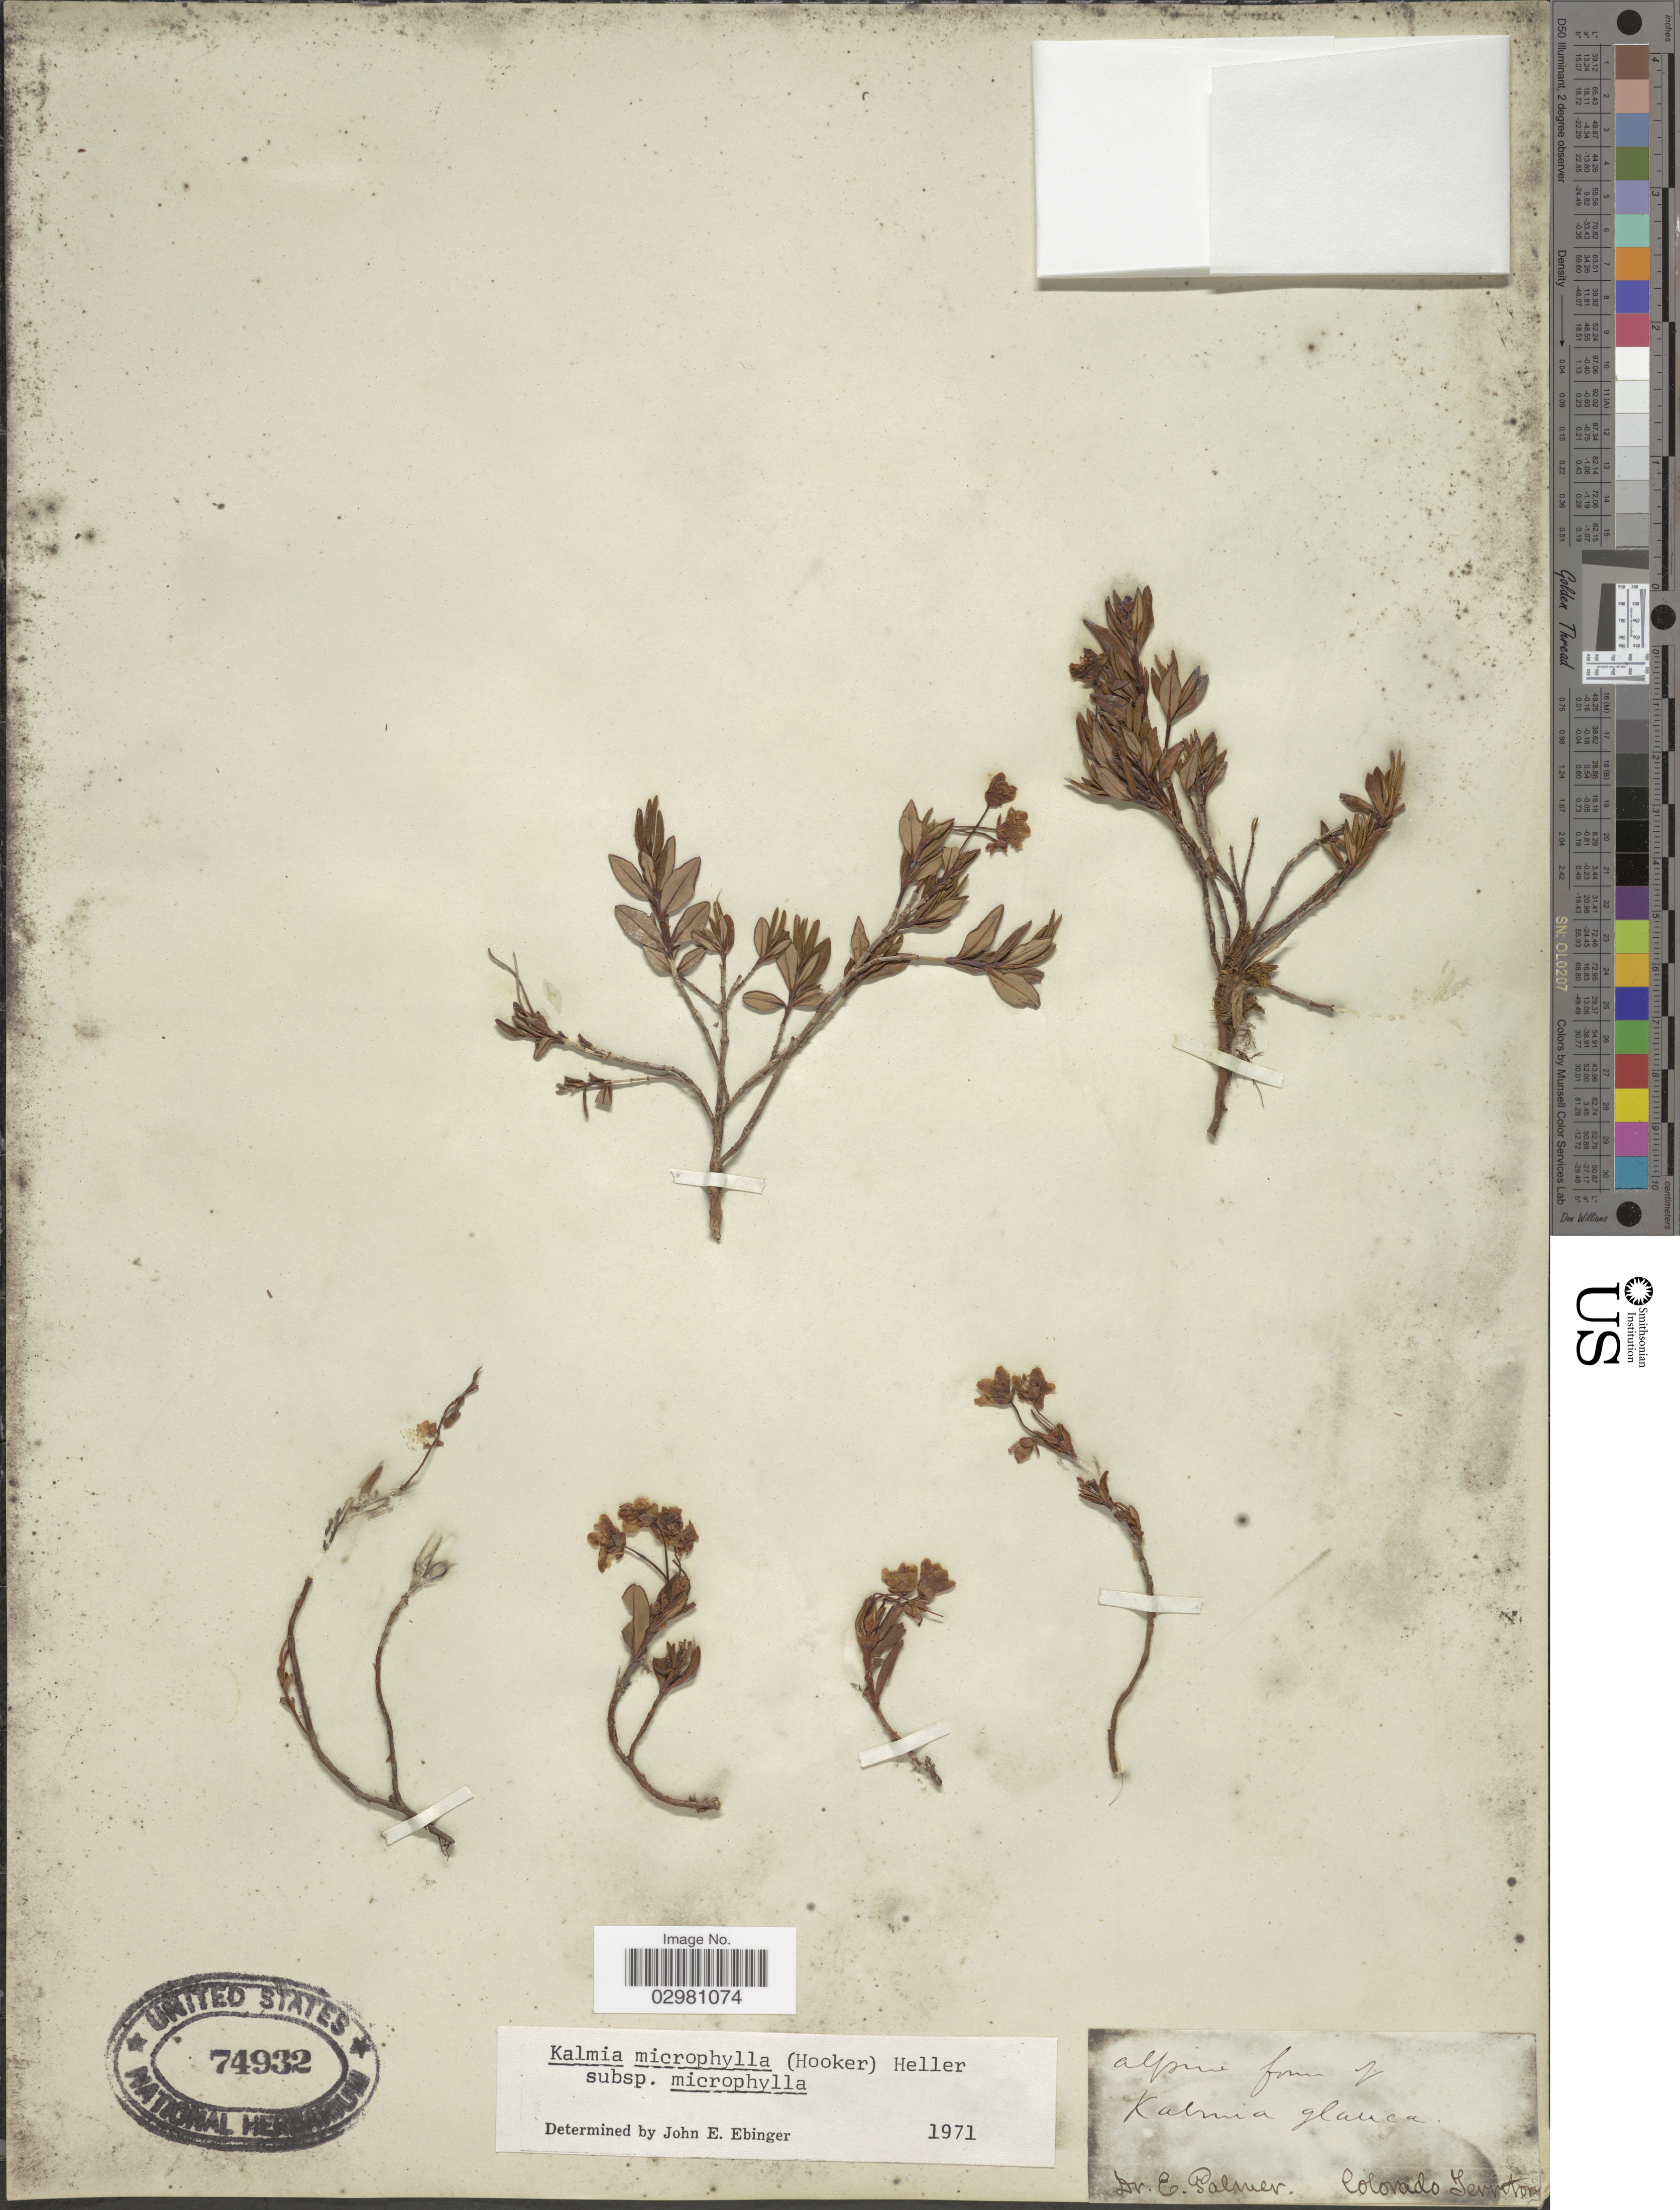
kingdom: Plantae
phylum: Tracheophyta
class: Magnoliopsida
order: Ericales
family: Ericaceae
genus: Kalmia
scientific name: Kalmia microphylla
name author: (Hook.) A. Heller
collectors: E. Palmer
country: United States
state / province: Colorado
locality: Colorado Territory.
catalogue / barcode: US 74932